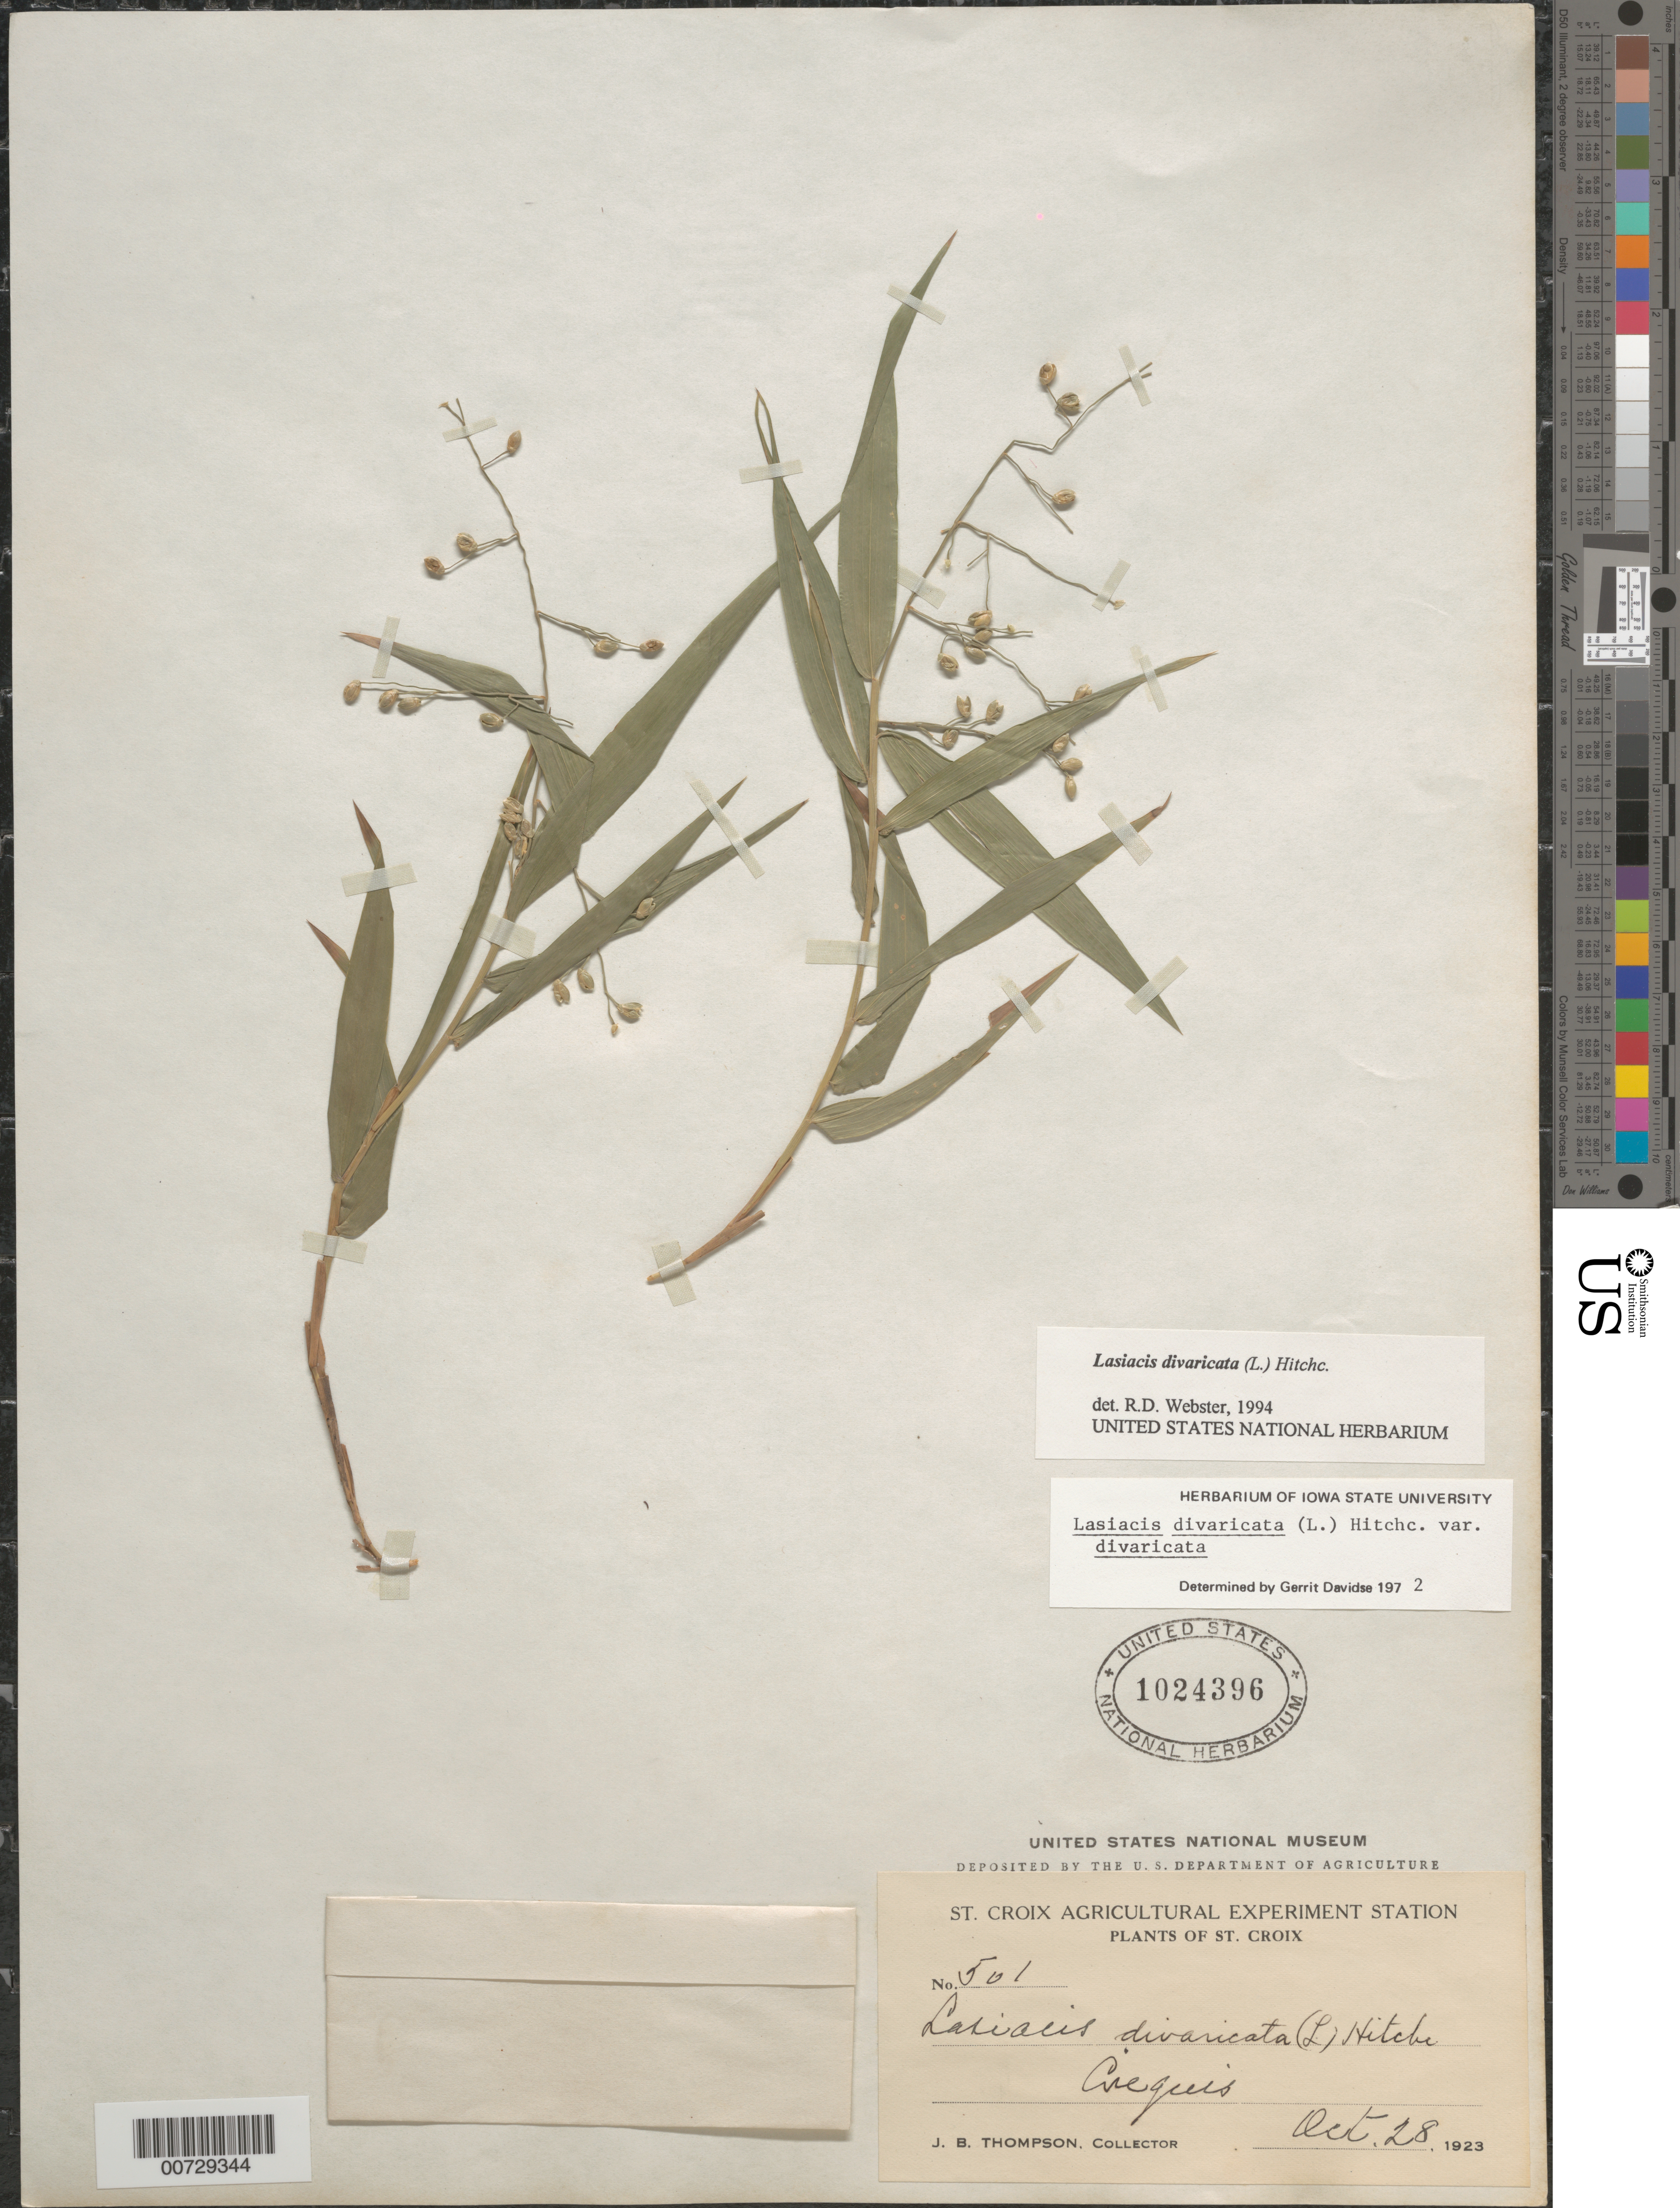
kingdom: Plantae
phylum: Tracheophyta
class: Liliopsida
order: Poales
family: Poaceae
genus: Lasiacis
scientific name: Lasiacis divaricata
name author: (L.) Hitchc.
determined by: Webster, Robert D.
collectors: J. B. Thompson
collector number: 501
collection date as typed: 28 Oct 1923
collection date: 1923-10-28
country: U.S. Virgin Islands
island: St. Croix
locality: St. Croix, Crequis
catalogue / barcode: US 1024396